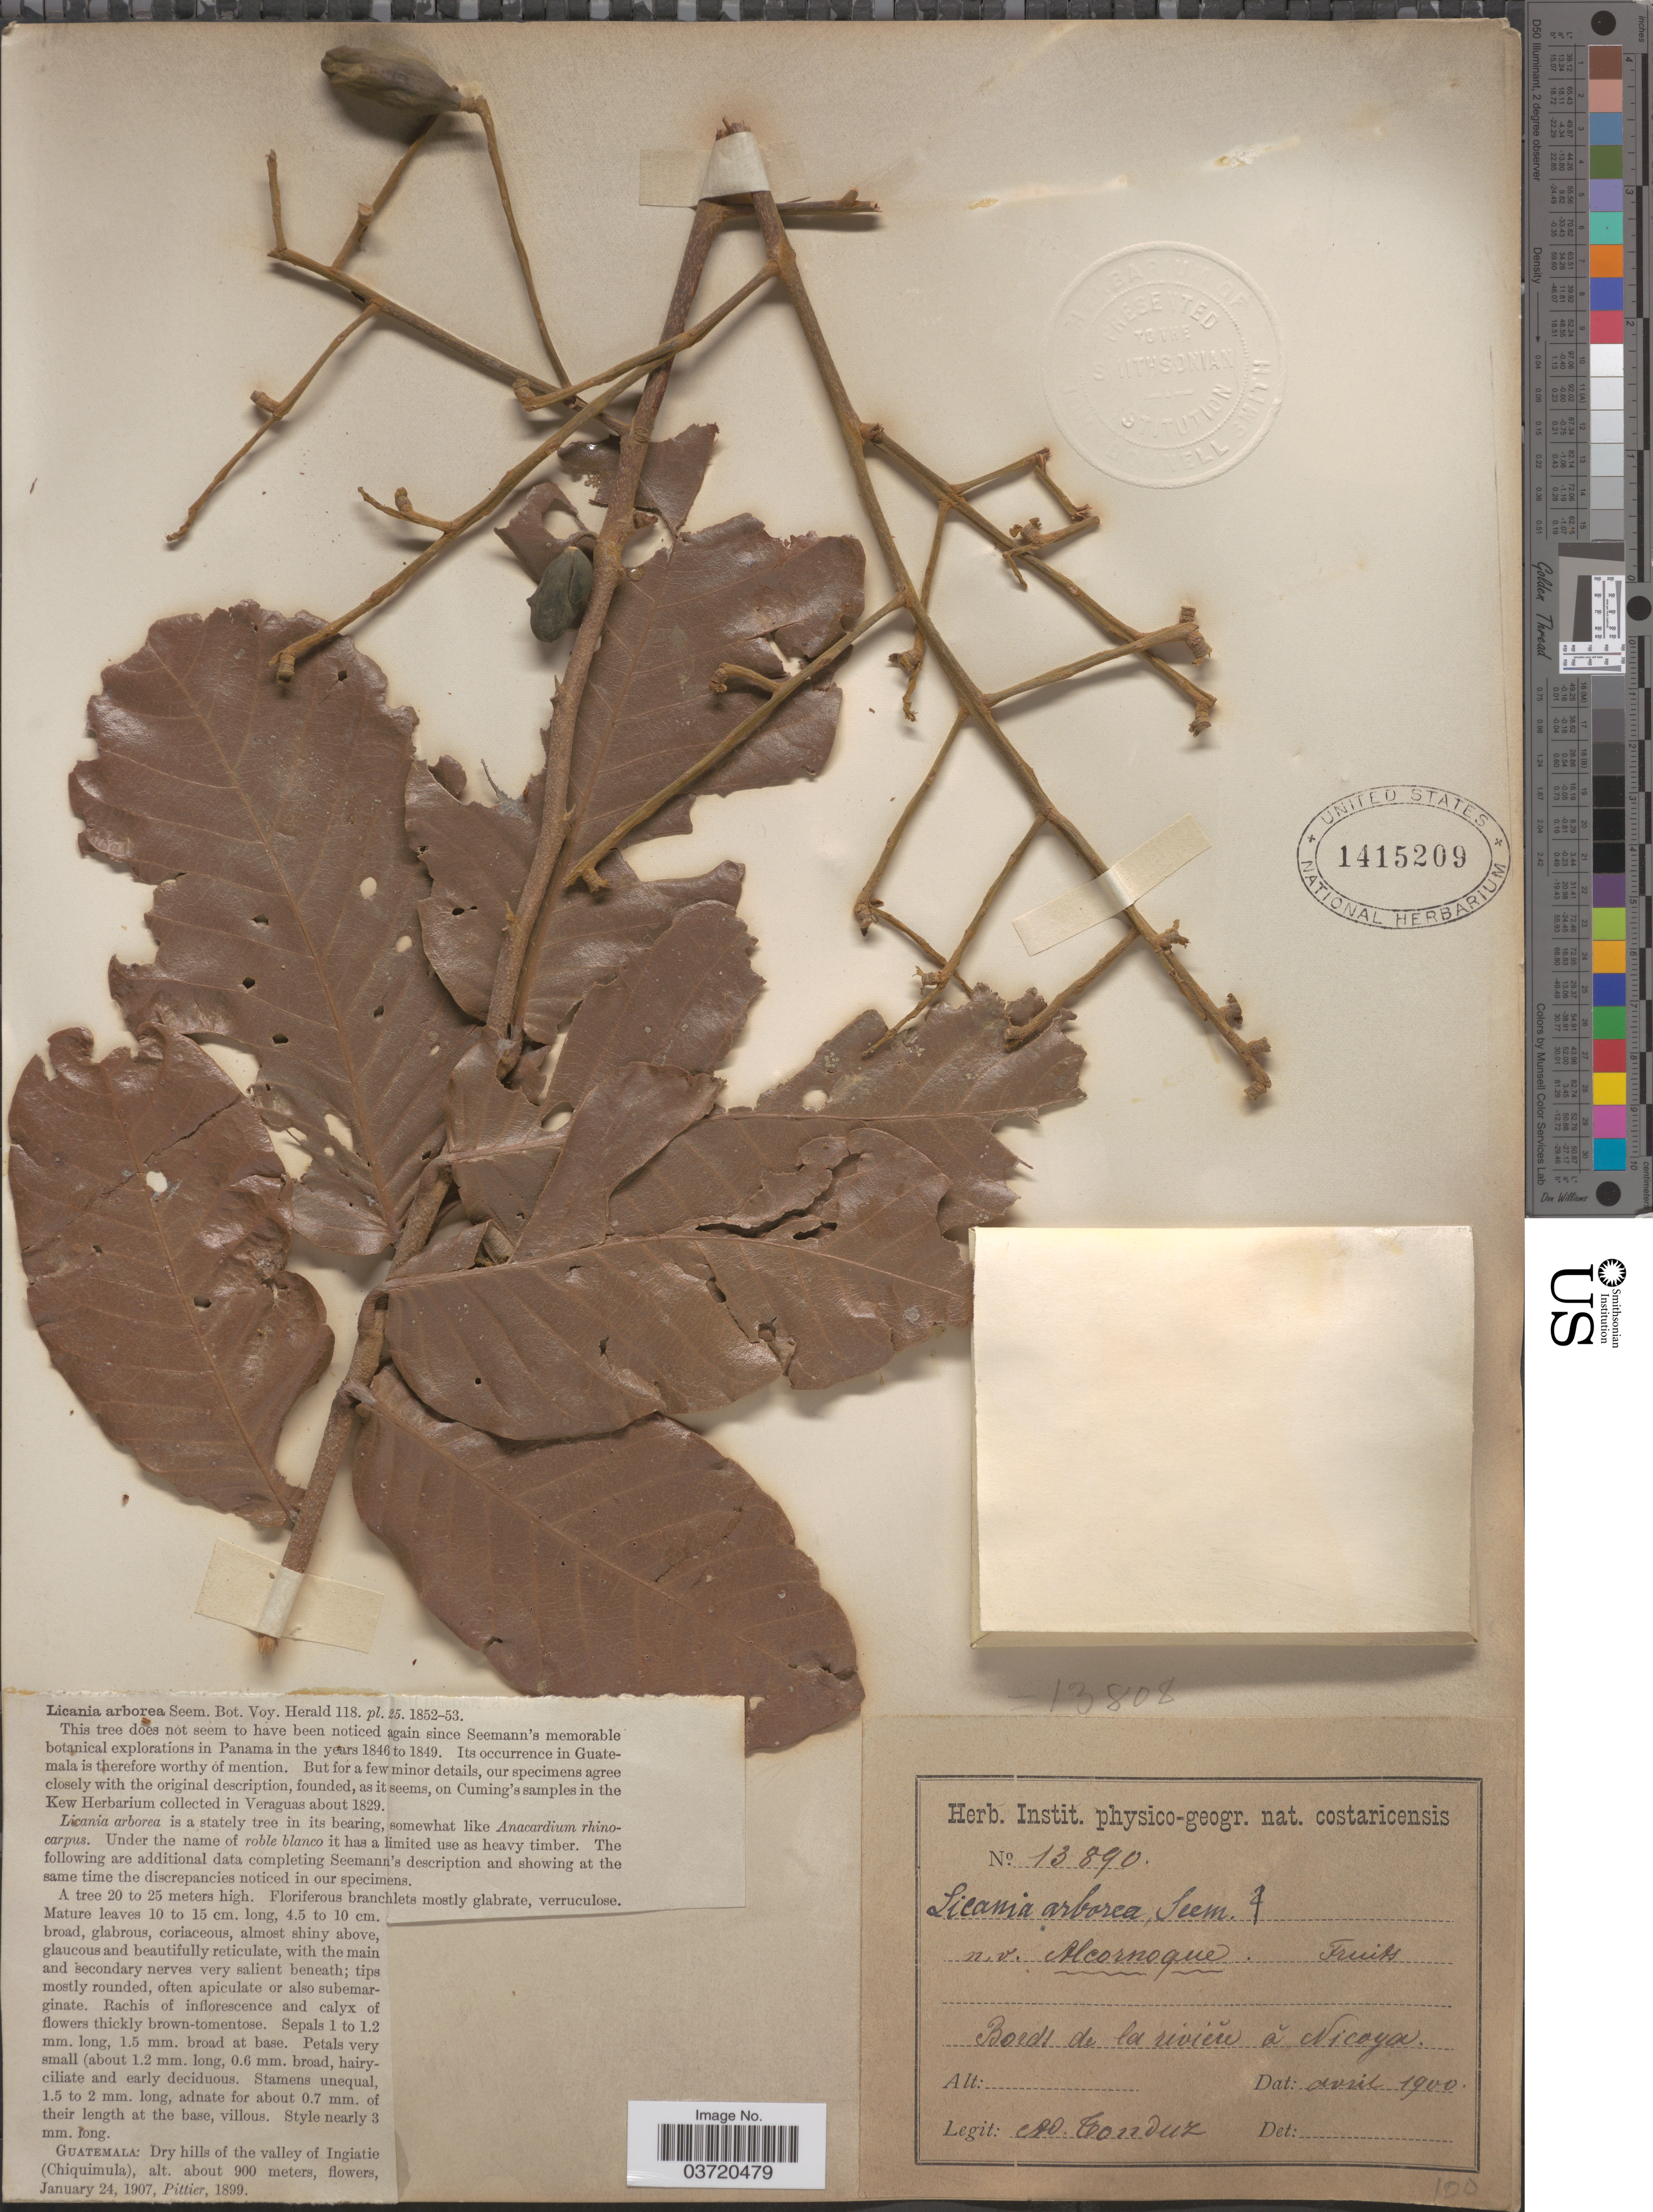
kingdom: Plantae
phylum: Tracheophyta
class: Magnoliopsida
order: Malpighiales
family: Chrysobalanaceae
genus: Microdesmia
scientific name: Microdesmia arborea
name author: (Seem.) Sothers & Prance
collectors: A. Tonduz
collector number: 13890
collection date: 1900-04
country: Costa Rica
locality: Bords de la riviére á Nicoya.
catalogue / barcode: US 1415209